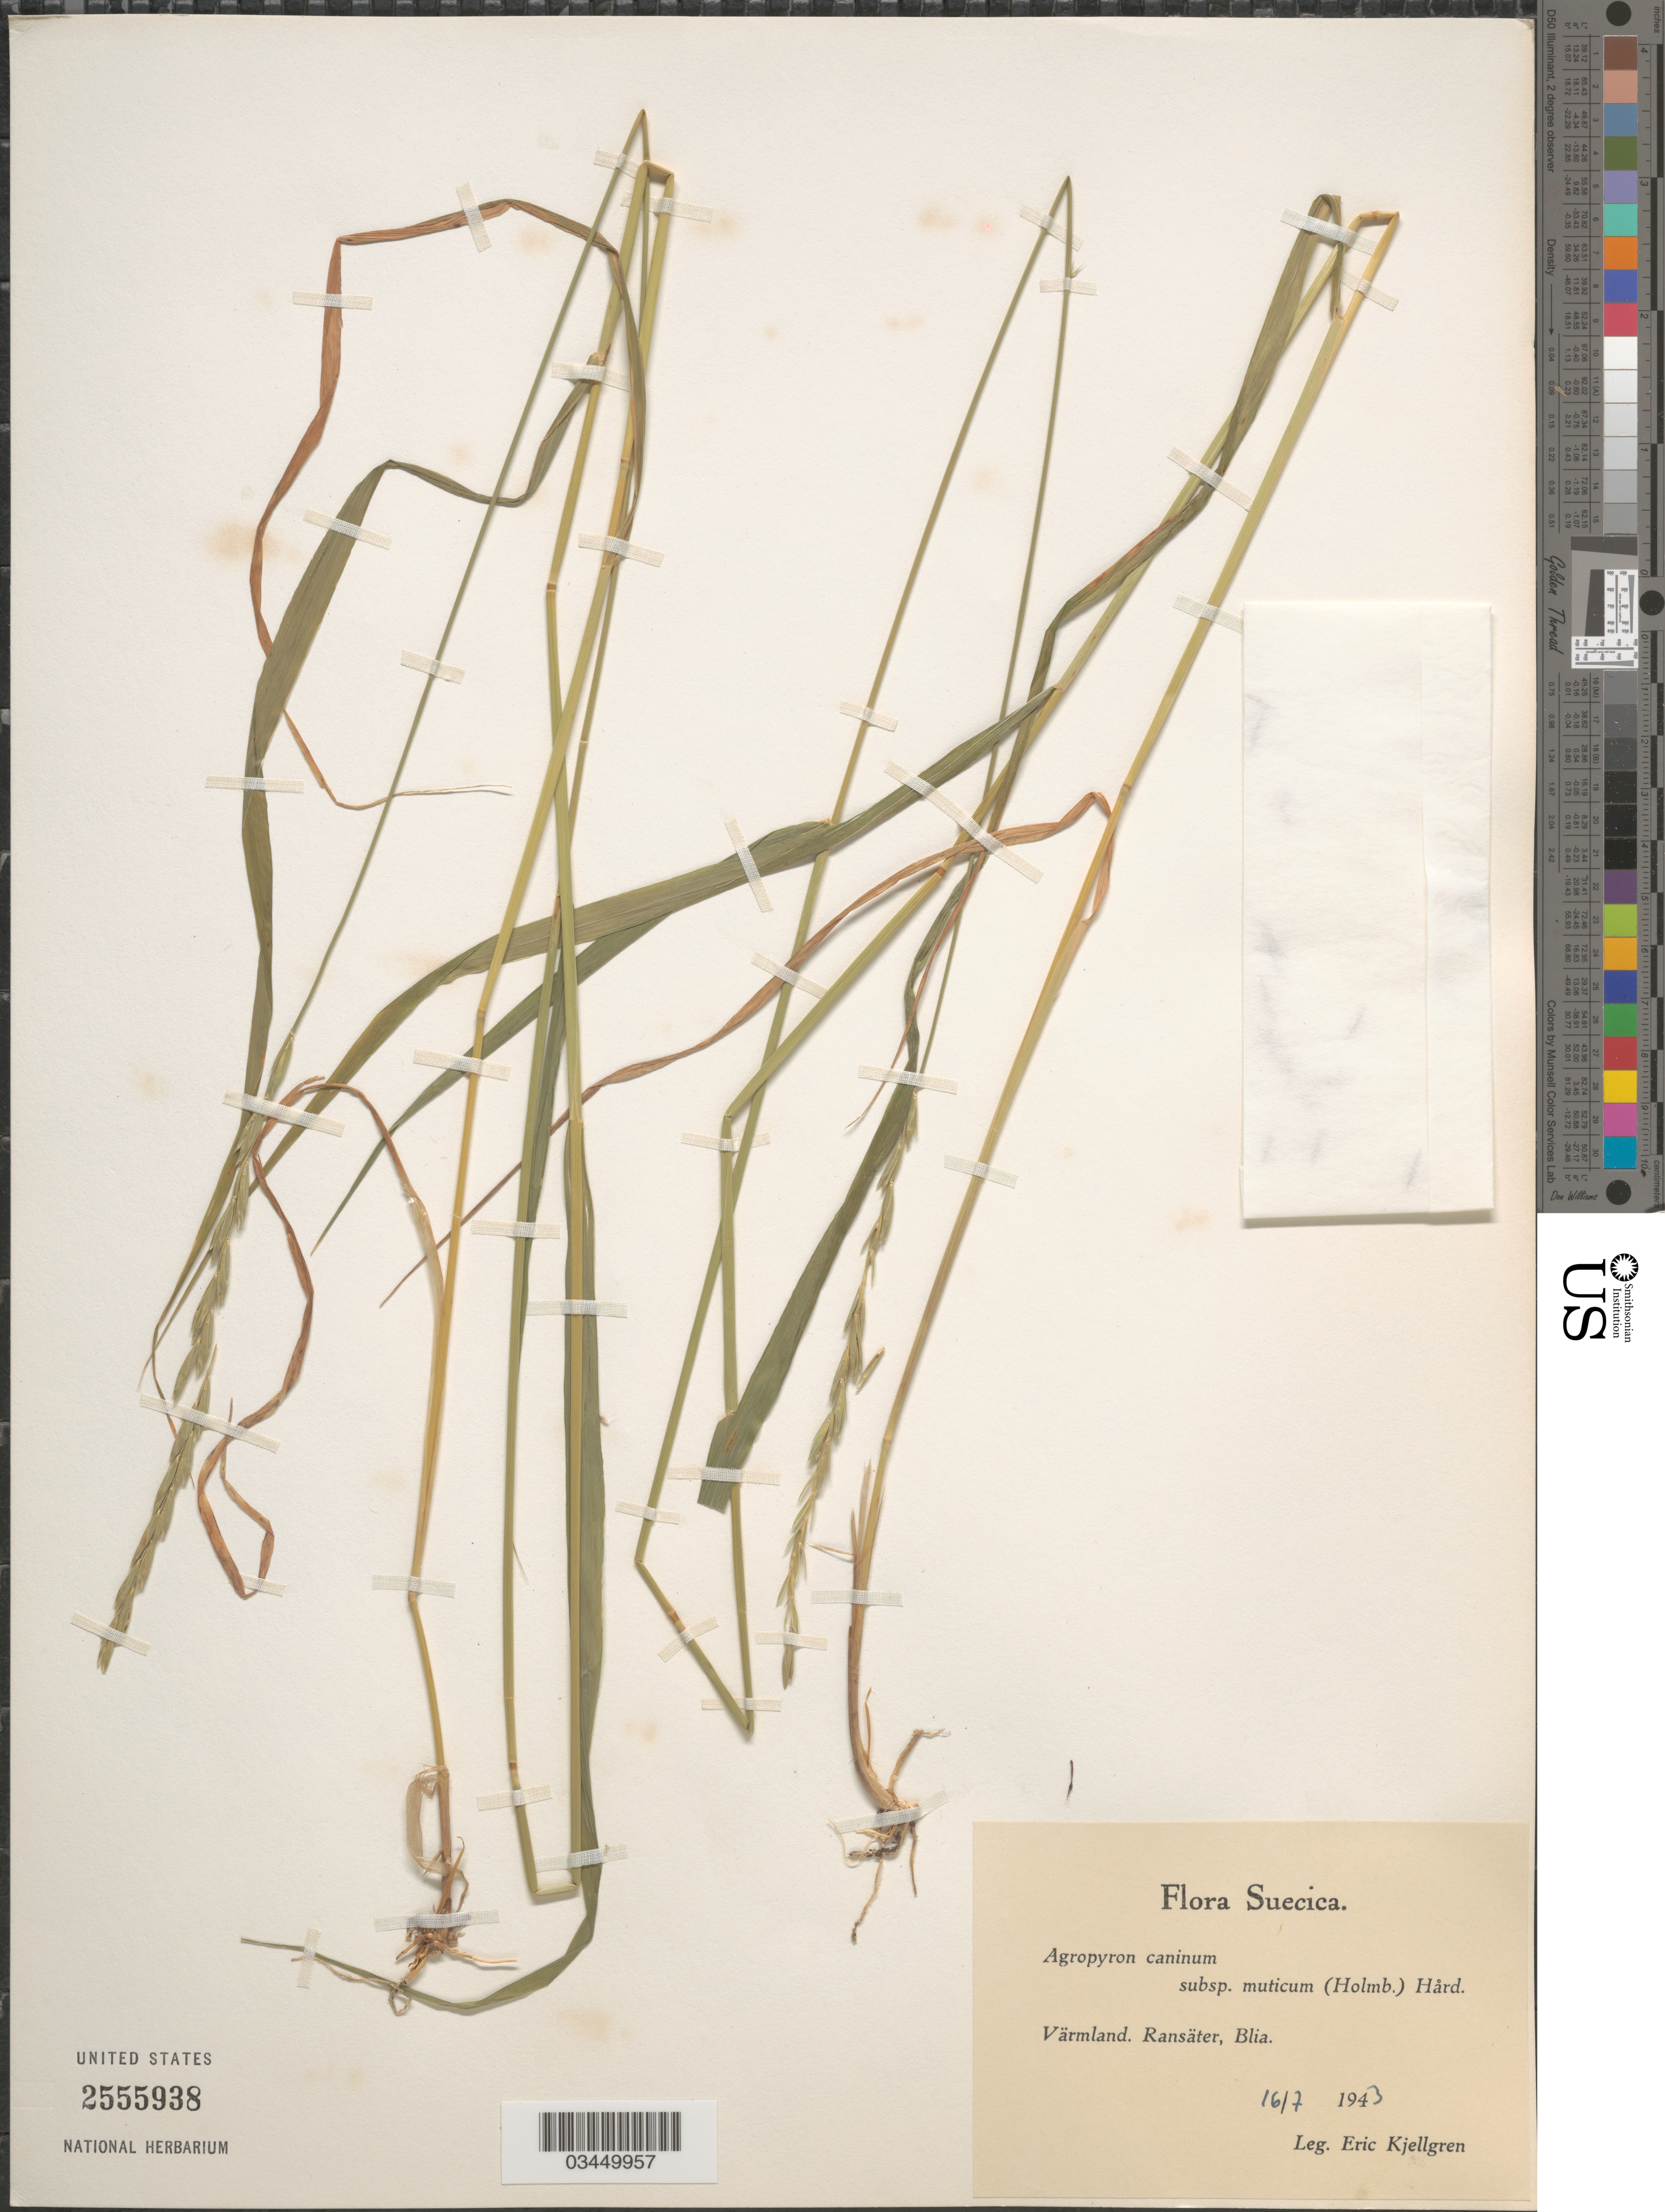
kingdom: Plantae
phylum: Tracheophyta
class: Liliopsida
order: Poales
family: Poaceae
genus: Elymus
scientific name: Elymus caninus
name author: (L.) L.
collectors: E. Kjellgren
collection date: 1943-07-16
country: Sweden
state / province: Varmland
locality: Suecica. Värmland. Ransäter, Blia.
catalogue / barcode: US 2555938